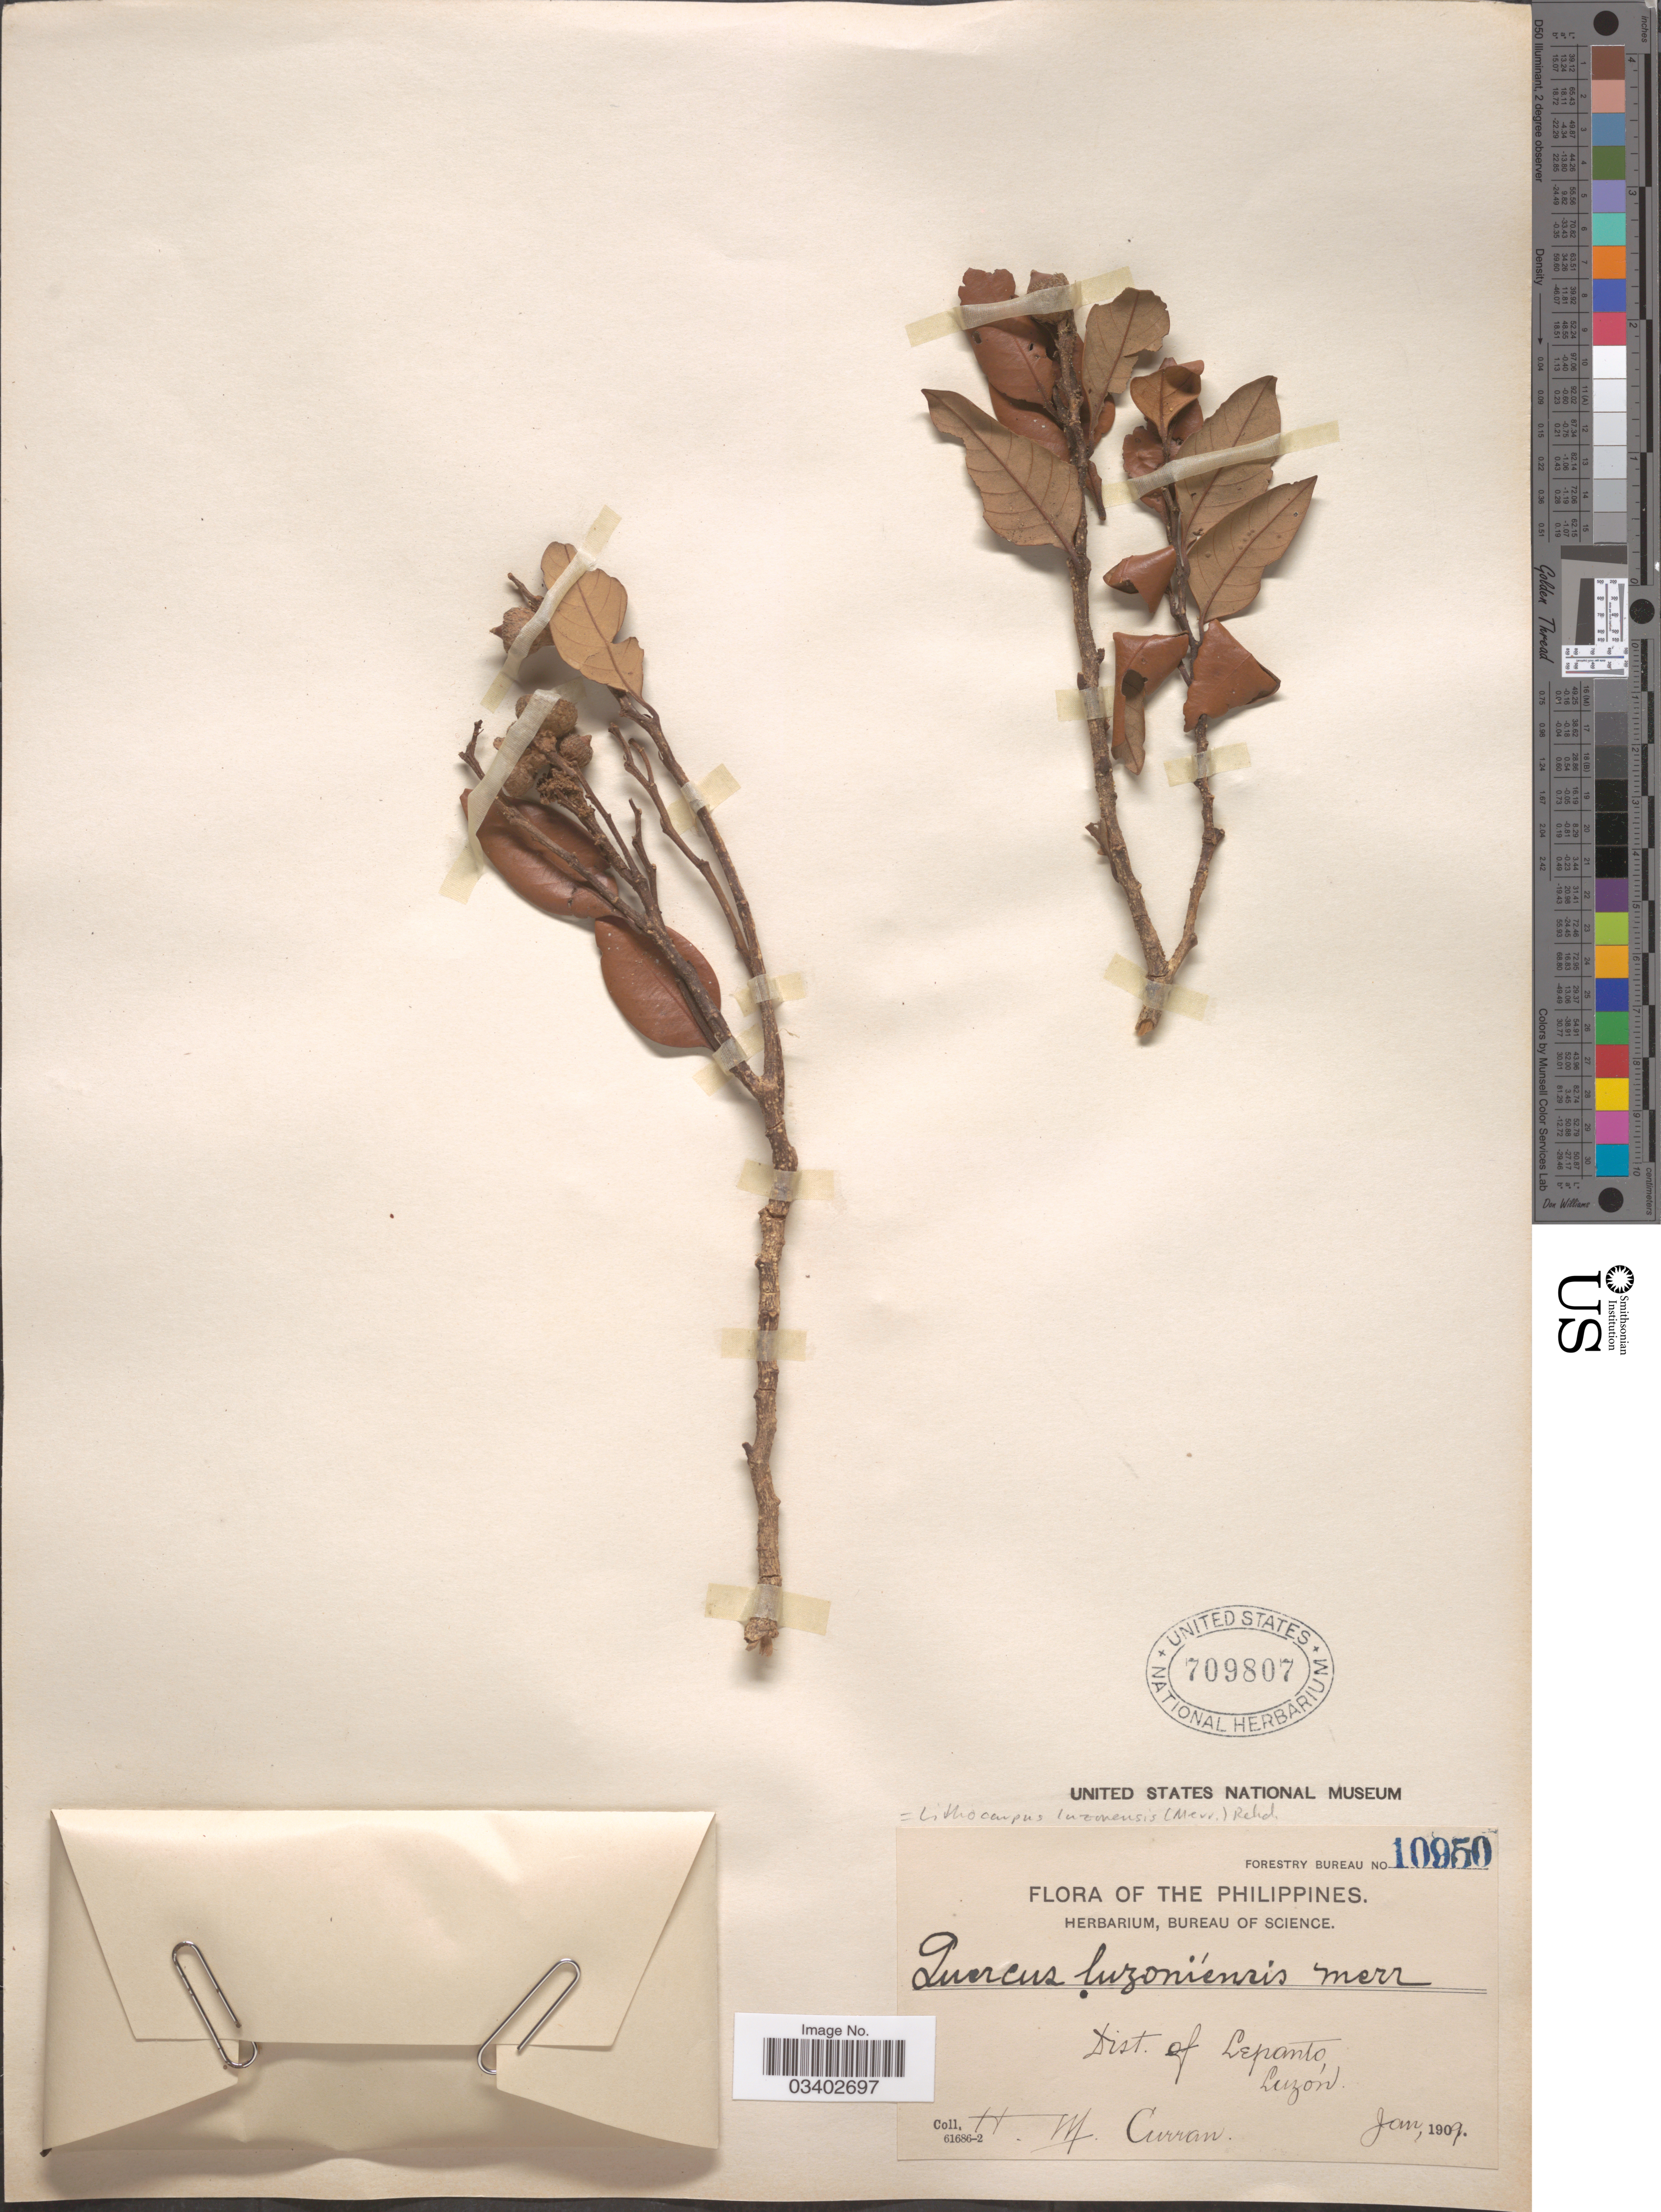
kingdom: Plantae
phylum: Tracheophyta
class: Magnoliopsida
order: Fagales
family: Fagaceae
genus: Lithocarpus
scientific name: Lithocarpus luzoniensis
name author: (Walter) Rehder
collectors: H. M. Curran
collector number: Forestry Bureau 10950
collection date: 1909-01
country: Philippines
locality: Dist. of Lepanto, Luzon.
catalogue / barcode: US 709807